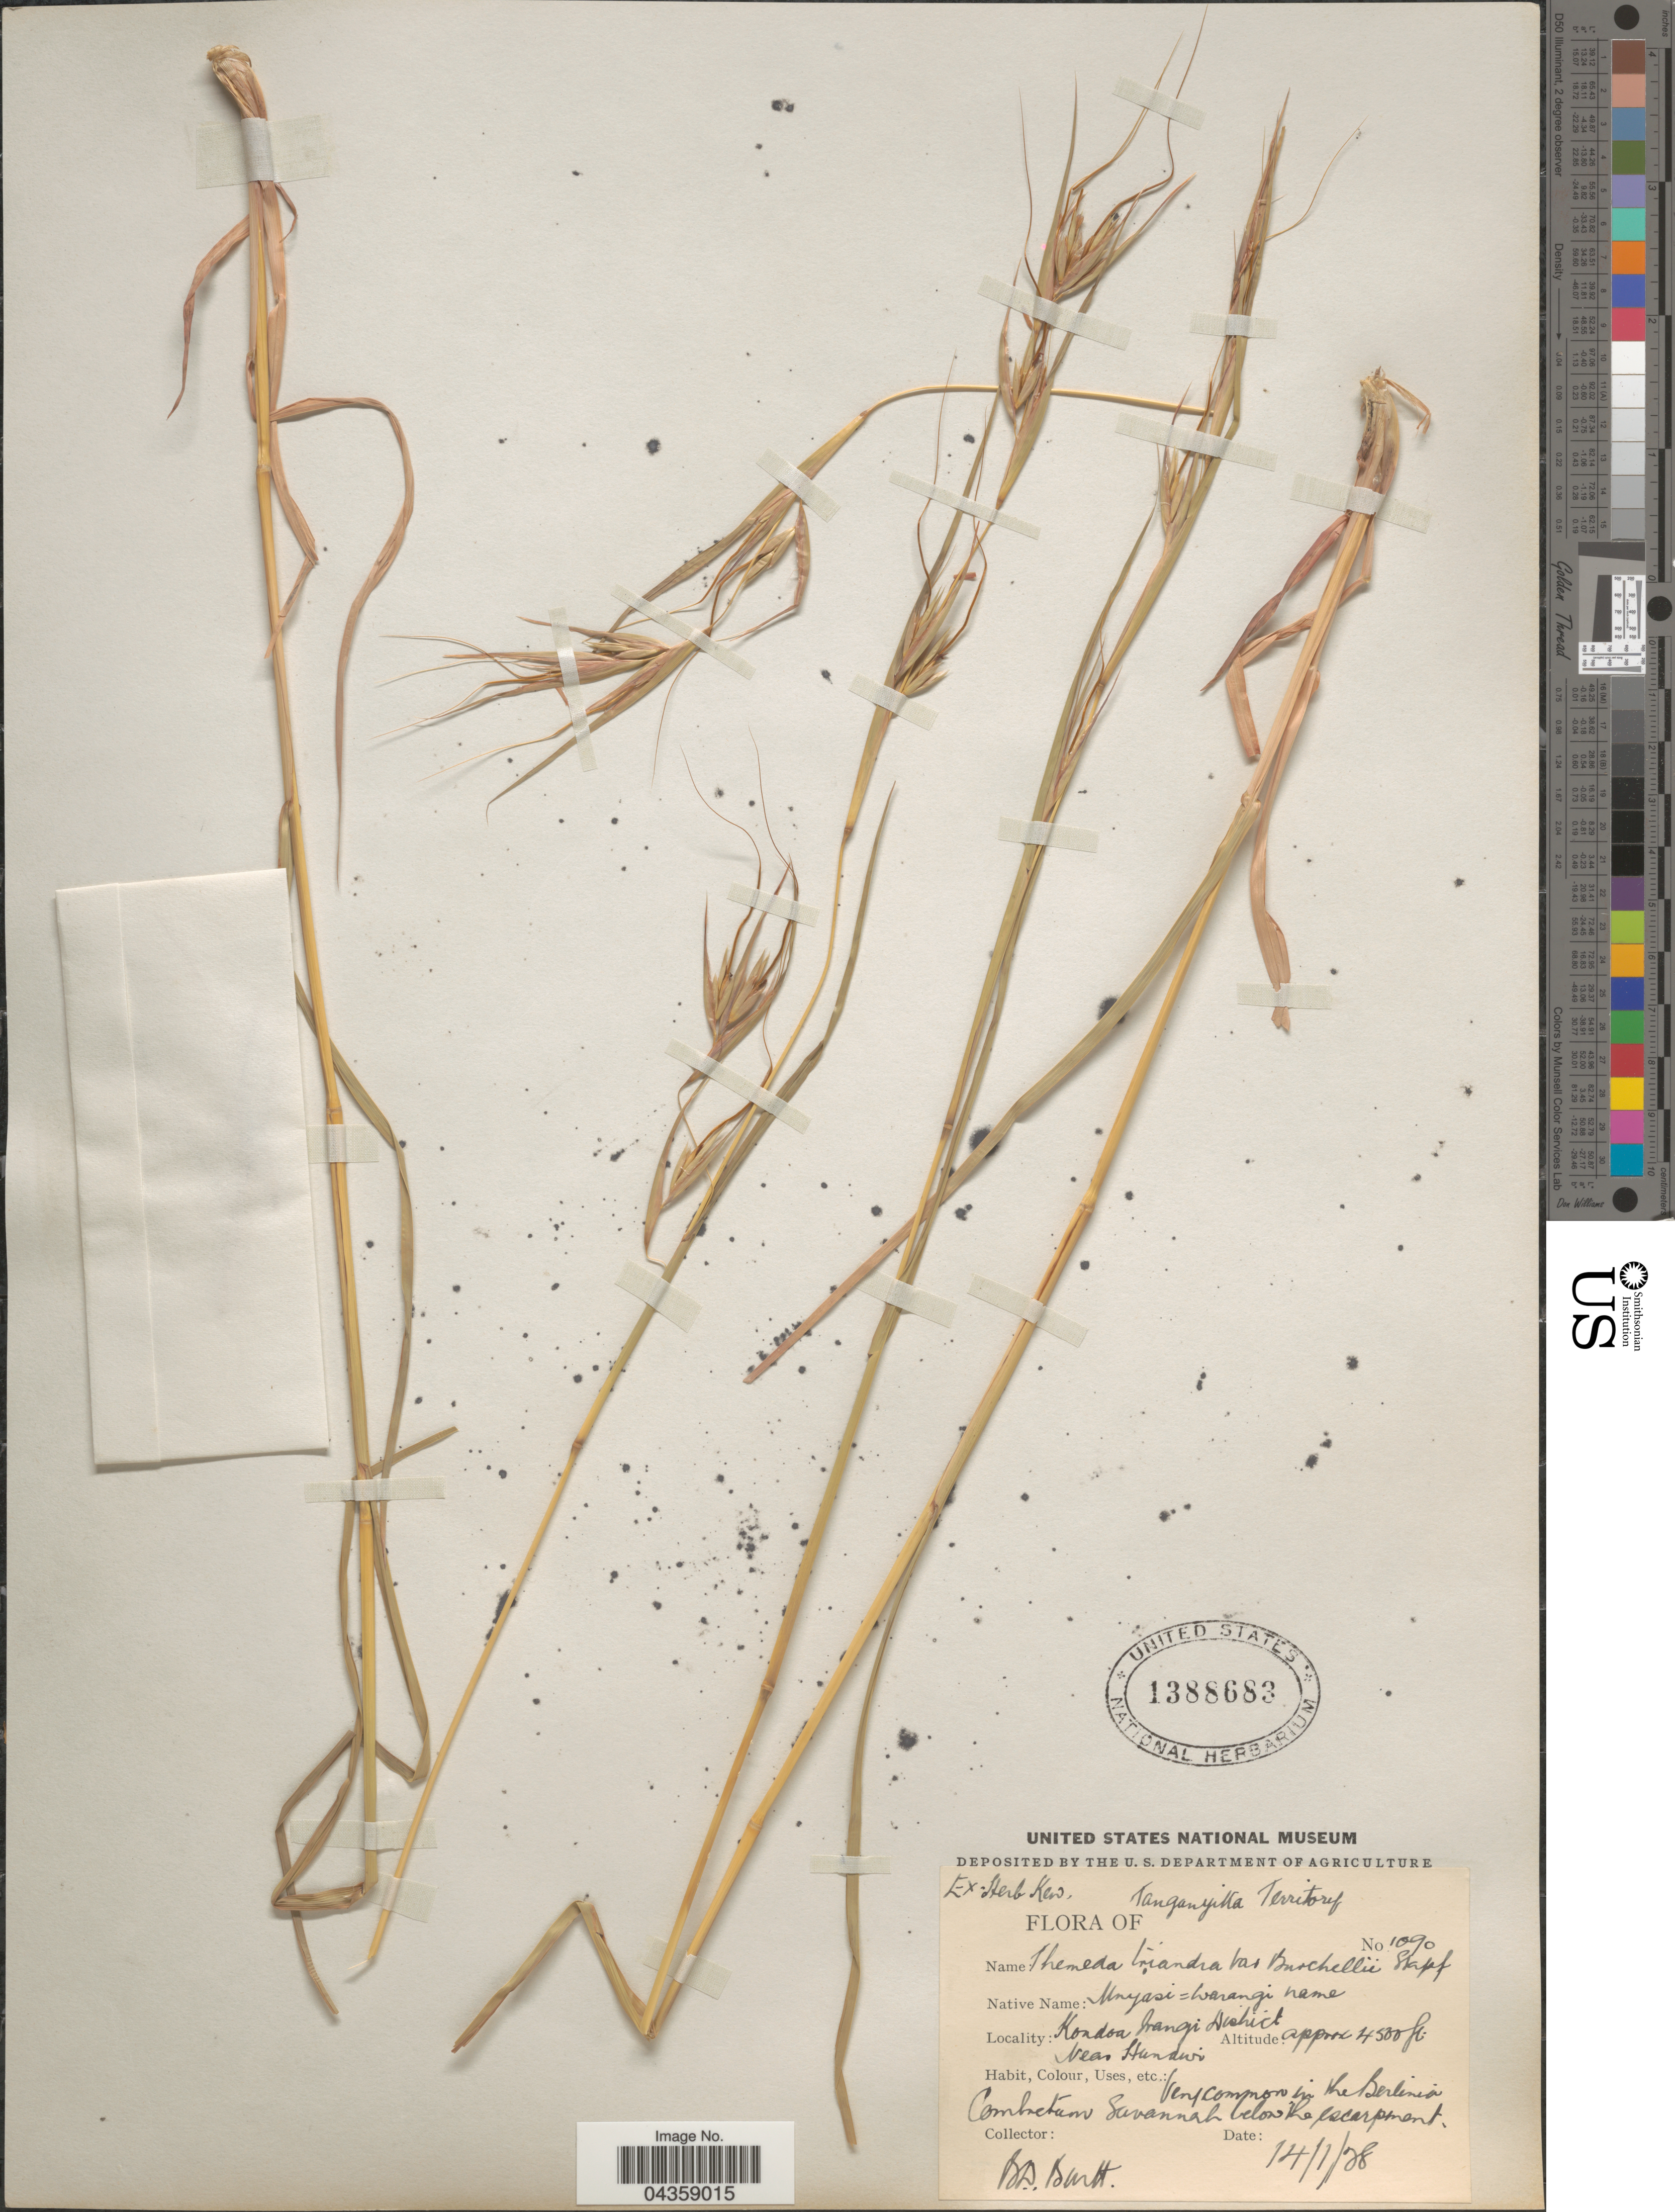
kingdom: Plantae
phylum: Tracheophyta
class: Liliopsida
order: Poales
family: Poaceae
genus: Themeda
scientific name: Themeda triandra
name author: Forssk.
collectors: B. D. Burtt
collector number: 1090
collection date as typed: Transcribed d/m/y: 14/1/28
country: Tanzania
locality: Tanganyika Territory. Kondoa Irangi District. Near Handwi.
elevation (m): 1372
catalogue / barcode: US 1388683